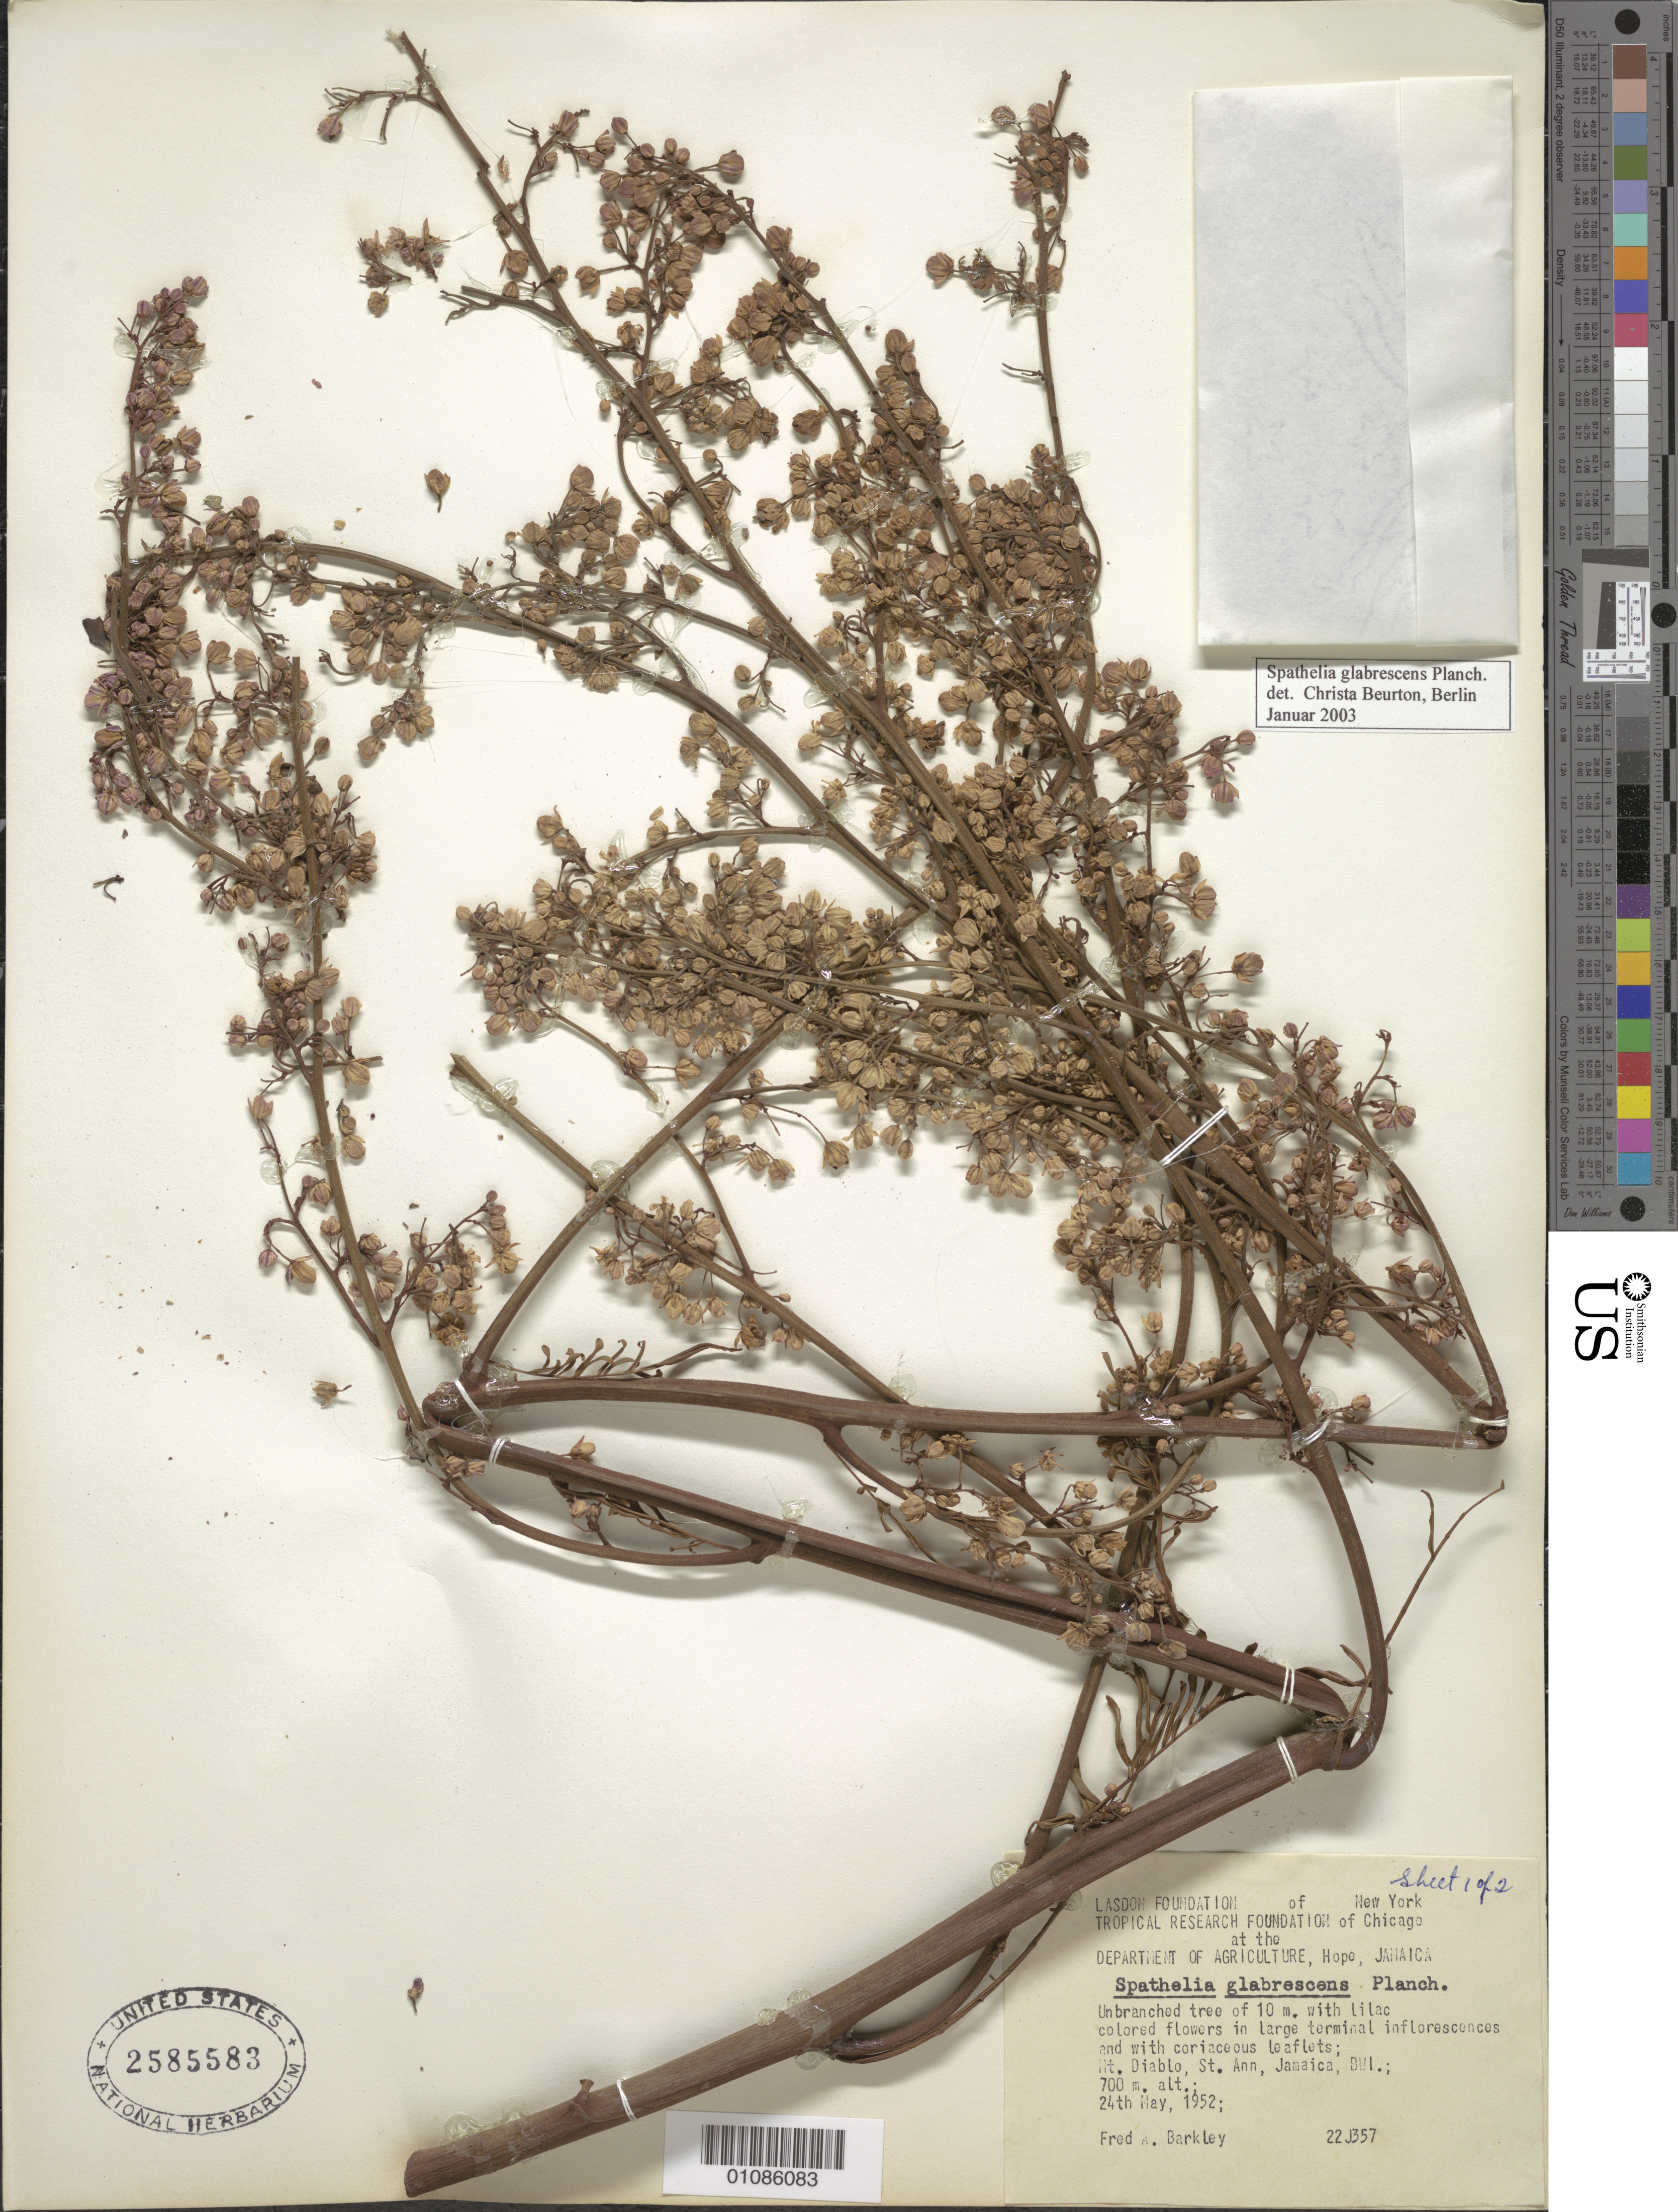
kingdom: Plantae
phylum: Tracheophyta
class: Magnoliopsida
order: Sapindales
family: Rutaceae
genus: Spathelia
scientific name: Spathelia glabrescens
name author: Planch.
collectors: F. A. Barkley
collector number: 22357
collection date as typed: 24 May 1952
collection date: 1952-05-24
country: Jamaica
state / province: Saint Ann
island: Jamaica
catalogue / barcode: US 2585583